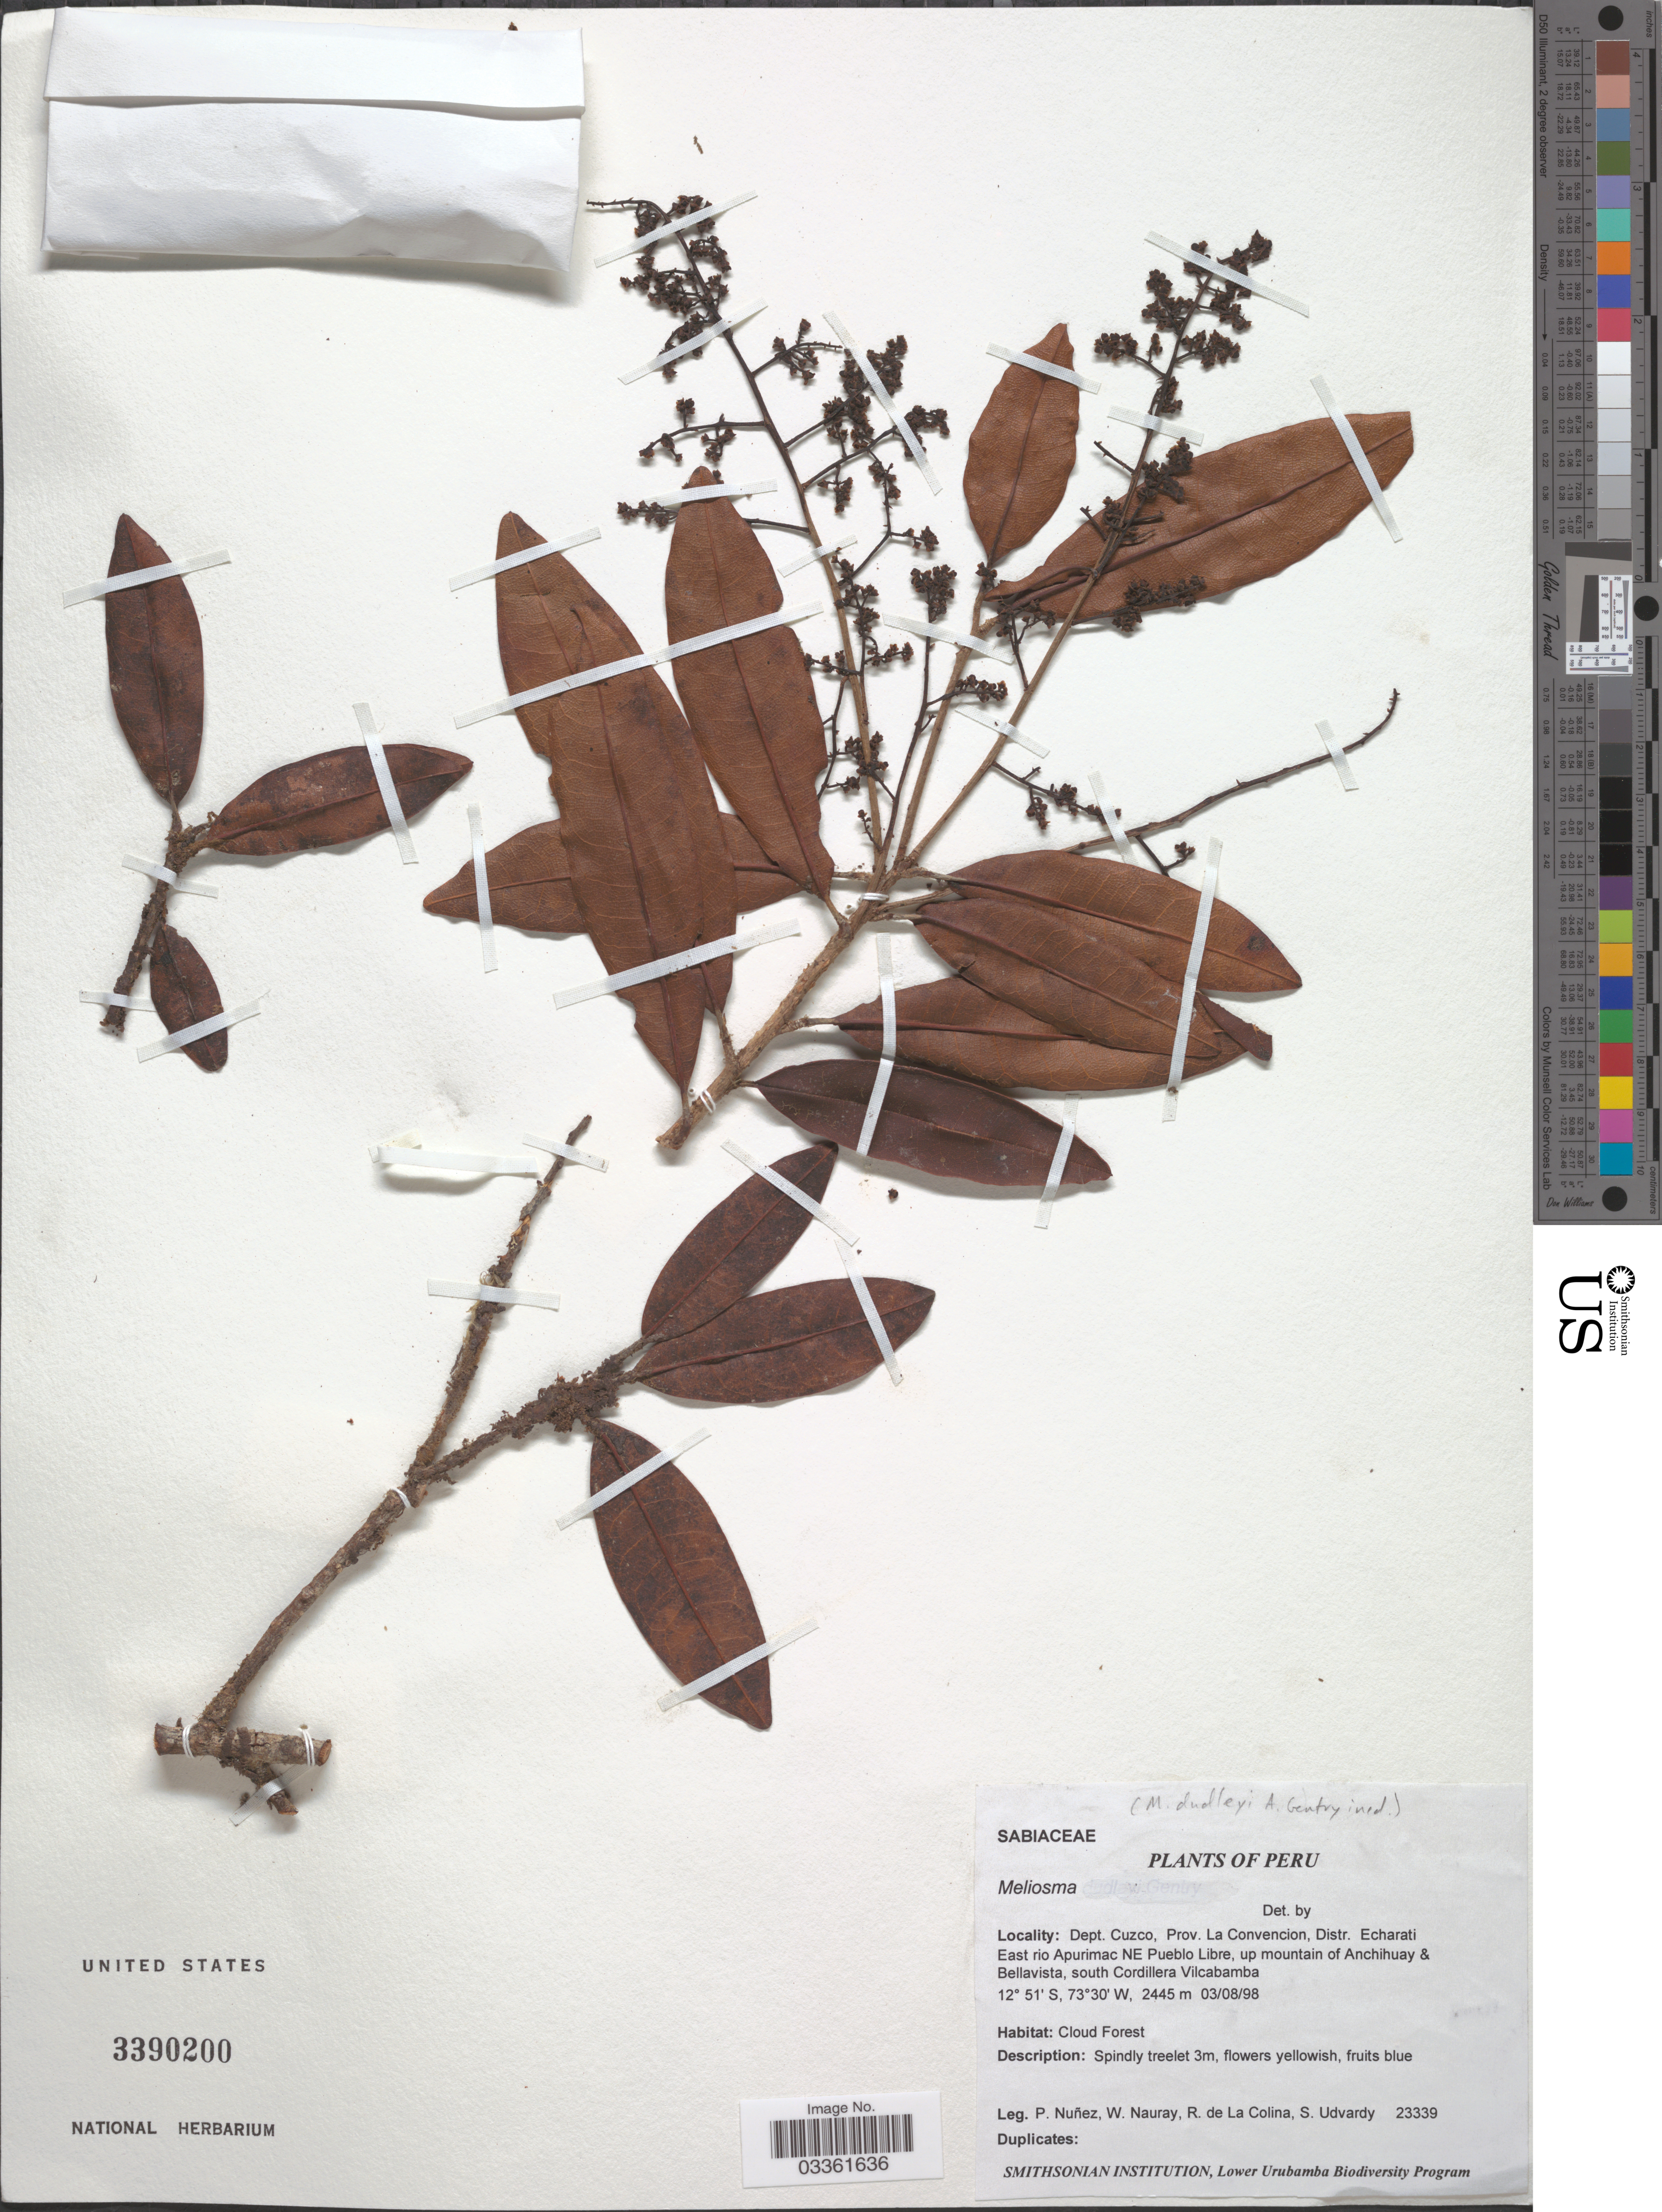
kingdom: Plantae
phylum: Tracheophyta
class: Magnoliopsida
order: Proteales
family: Sabiaceae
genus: Meliosma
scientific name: Meliosma sp.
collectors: P. Nuñez V., W. Nauray, R. de La Colina & S. Udvardy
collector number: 23339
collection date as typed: Transcribed d/m/y: 3/8/98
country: Peru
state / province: Cusco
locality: Dept. Cuzco, Prov. La Convencion, Distr. Echarati East rio Apurimac NE Pueblo Libre, up mountain of Anchihuay & Bellavista, south Cordillera Vilcabamba.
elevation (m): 2445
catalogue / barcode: US 3390200